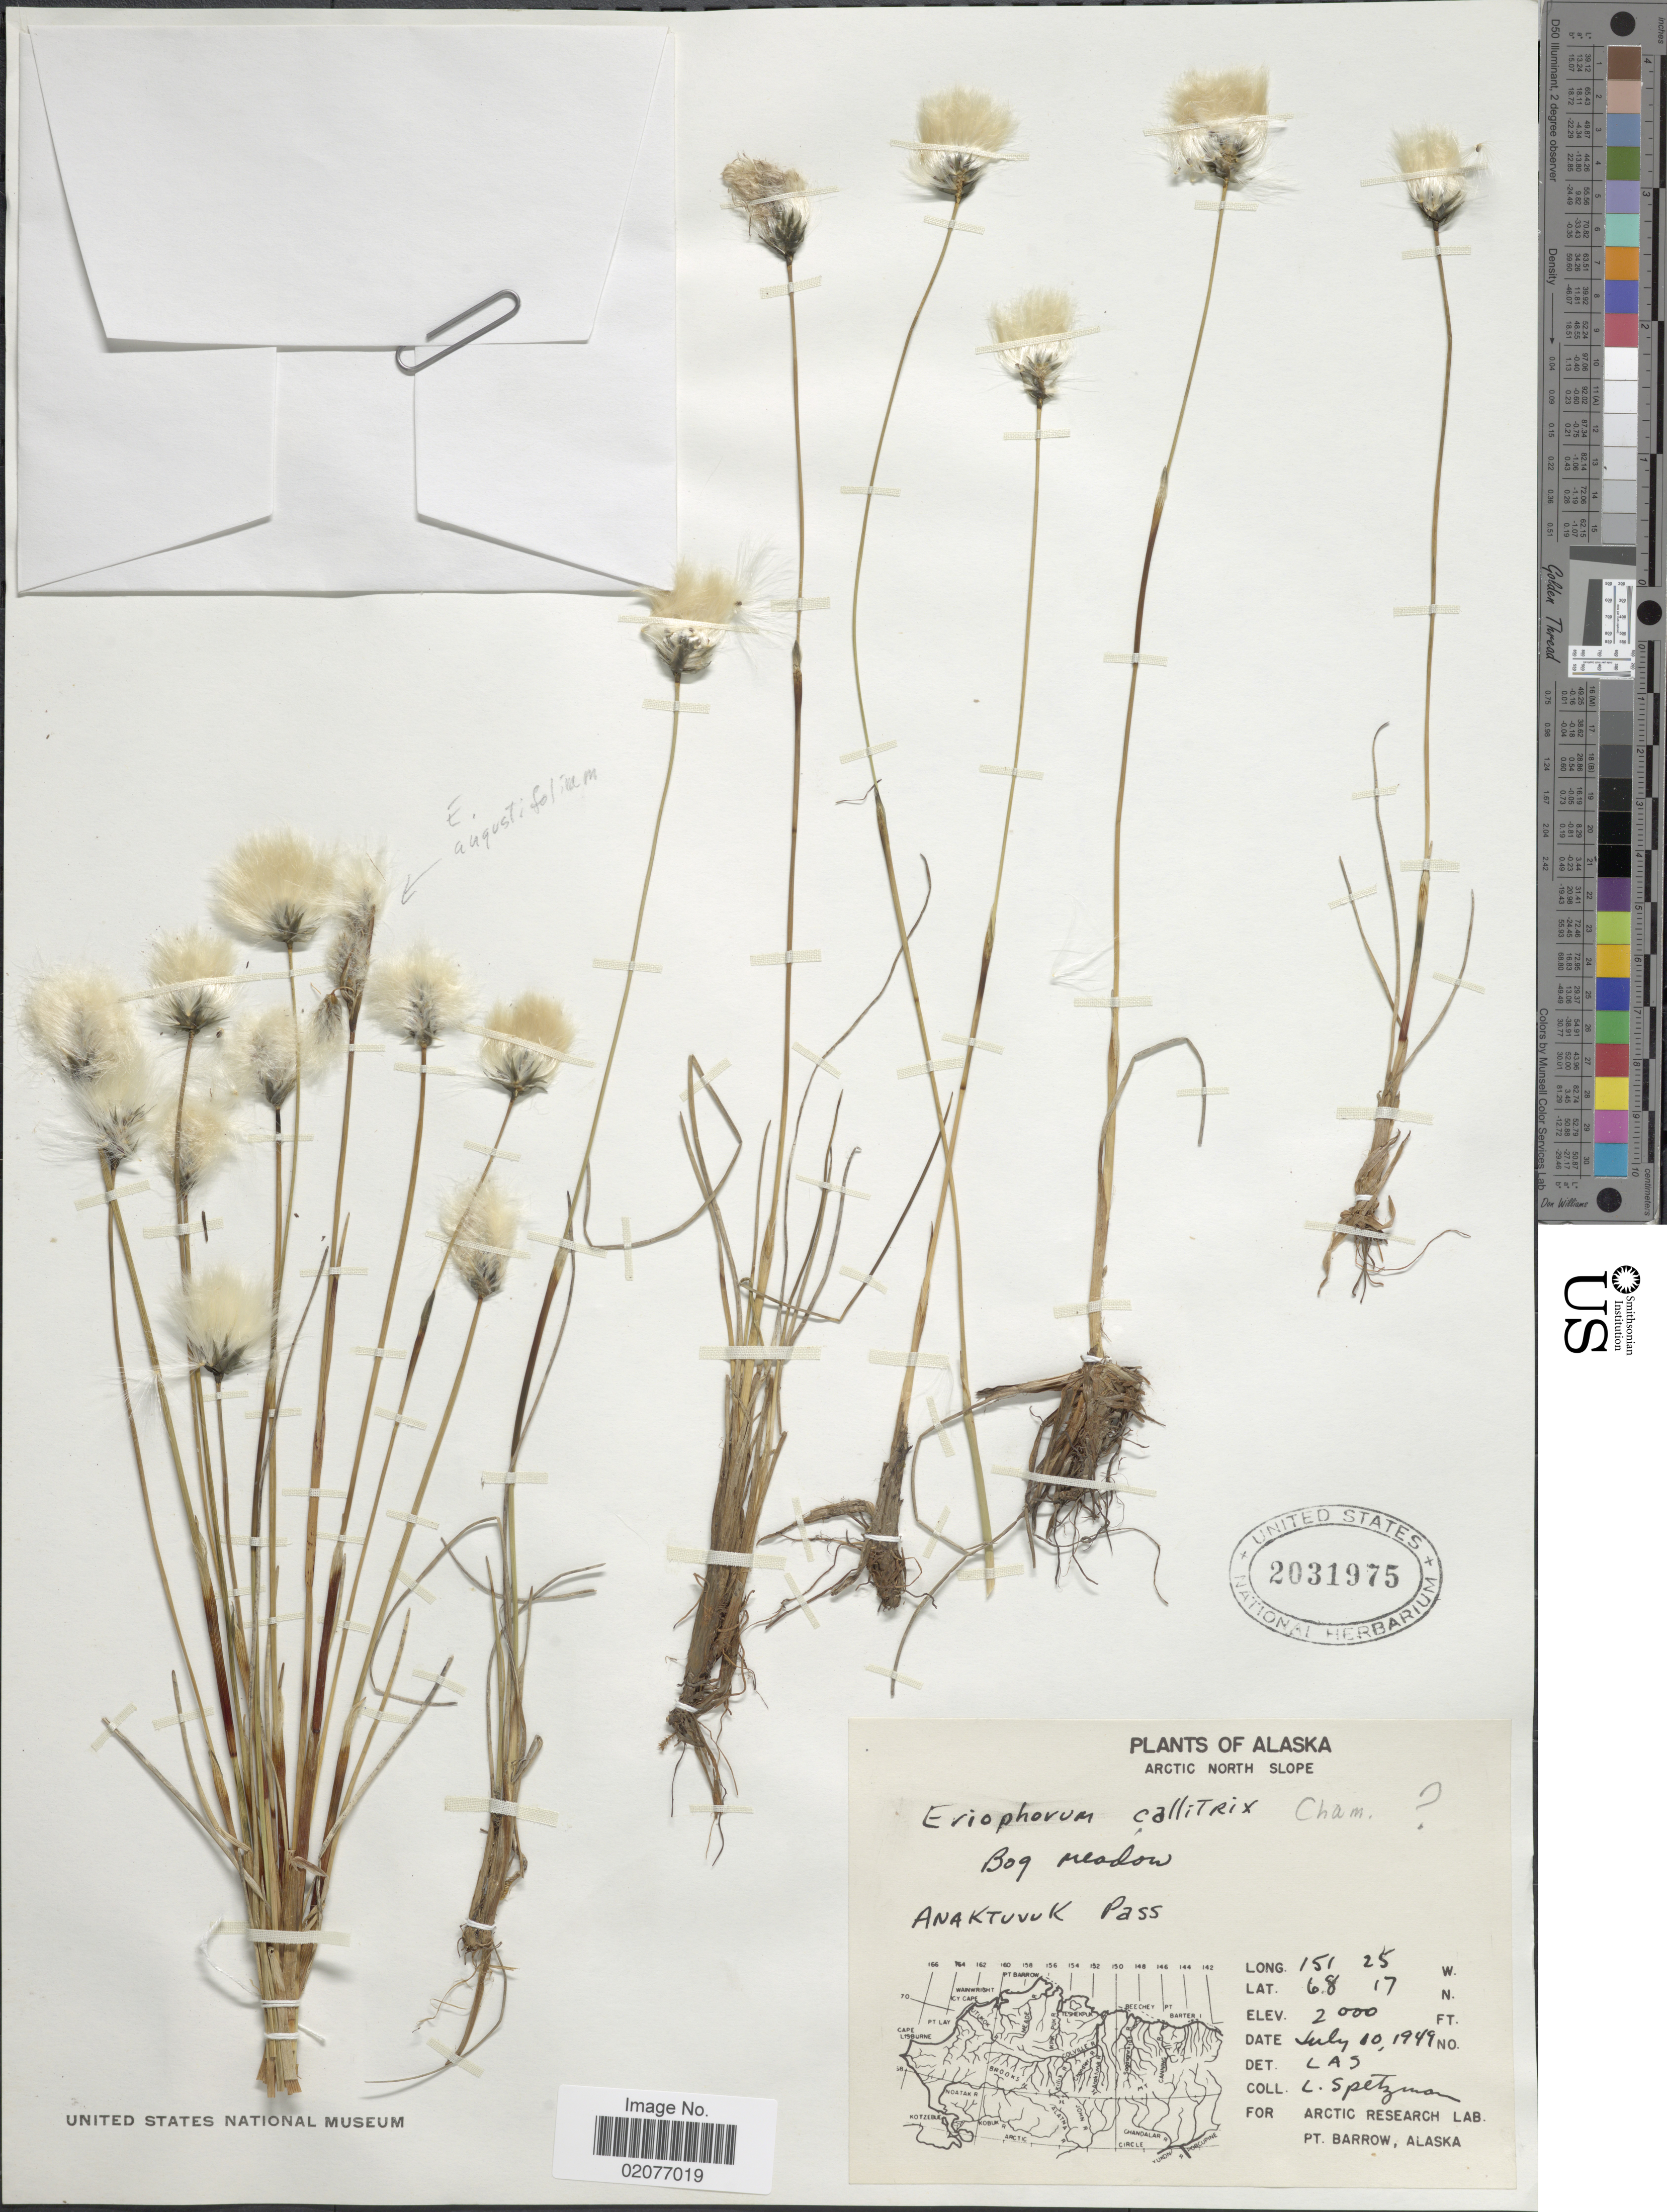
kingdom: Plantae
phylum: Tracheophyta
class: Liliopsida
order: Poales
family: Cyperaceae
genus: Eriophorum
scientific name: Eriophorum callitrix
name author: Cham. ex C.A. Mey.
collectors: L. Spetzman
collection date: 1949-07-10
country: United States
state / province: Alaska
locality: Arctic North Slope, Bog meadow, Anaktuvuk Pass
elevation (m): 610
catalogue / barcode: US 2031975